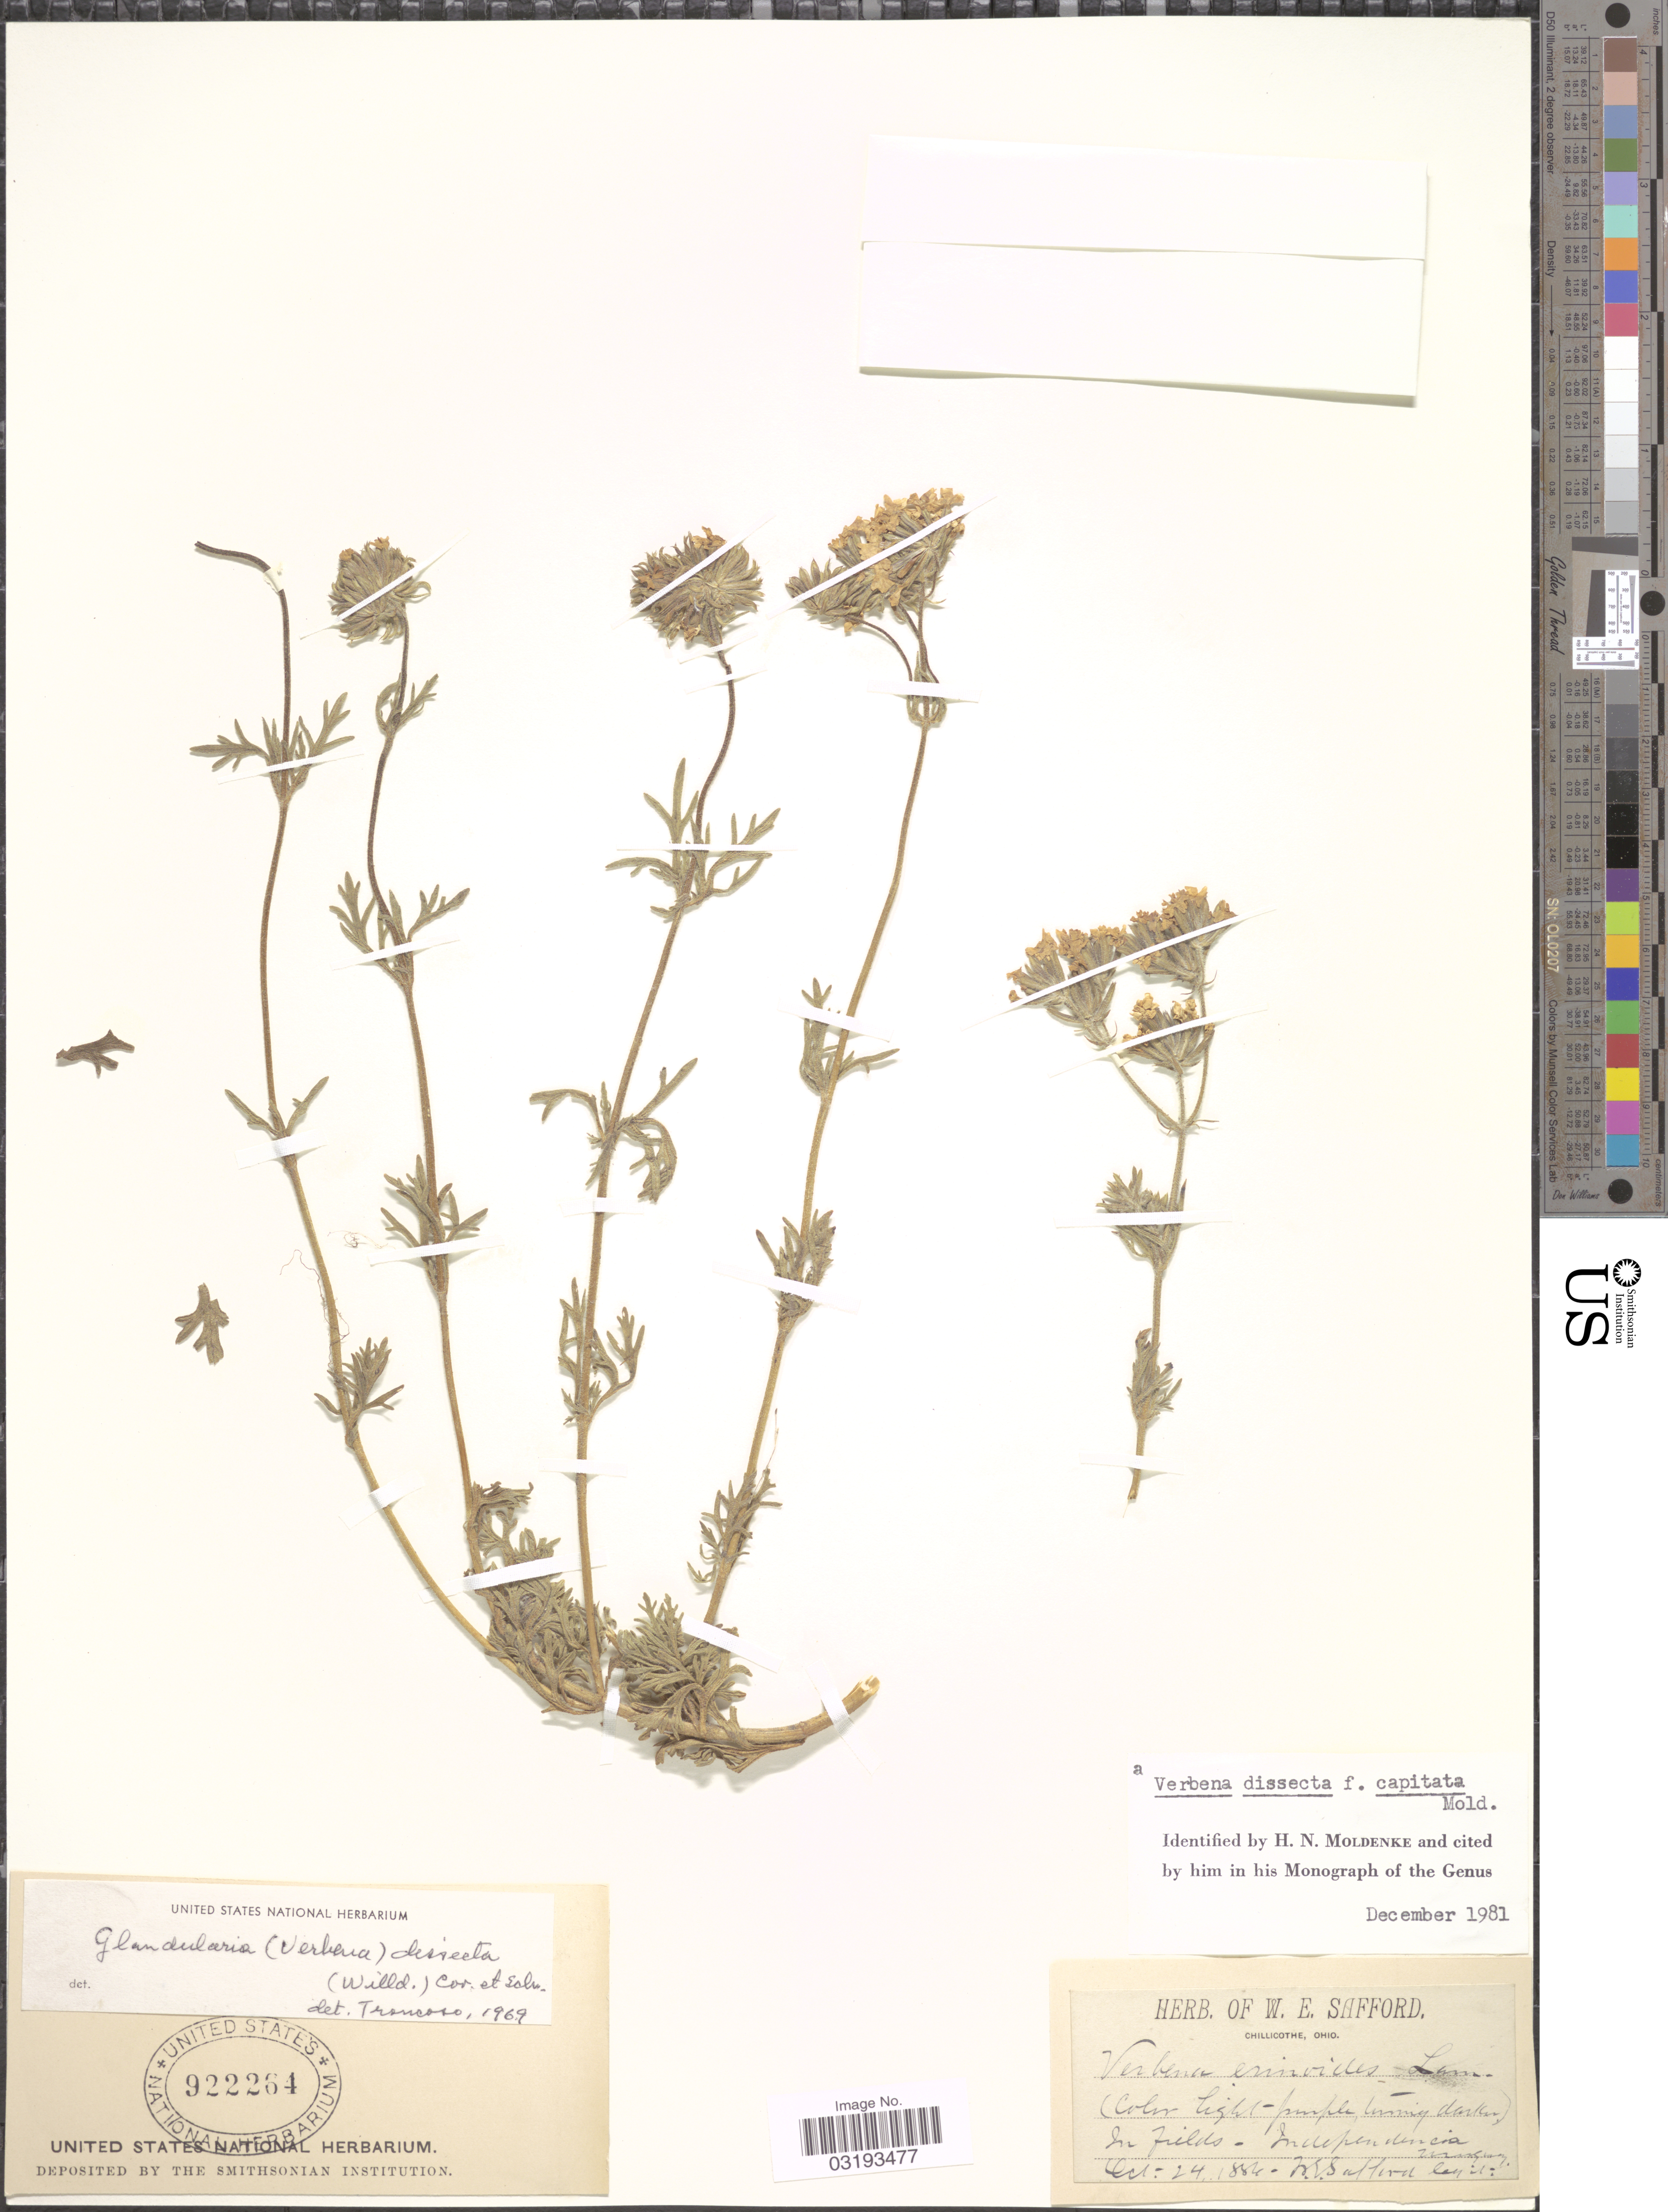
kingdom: Plantae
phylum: Tracheophyta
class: Magnoliopsida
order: Lamiales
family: Verbenaceae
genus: Verbena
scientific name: Verbena dissecta f. capitata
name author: Moldenke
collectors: W. E. Safford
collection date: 1886-10-24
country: Uruguay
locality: Independencia.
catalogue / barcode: US 922264